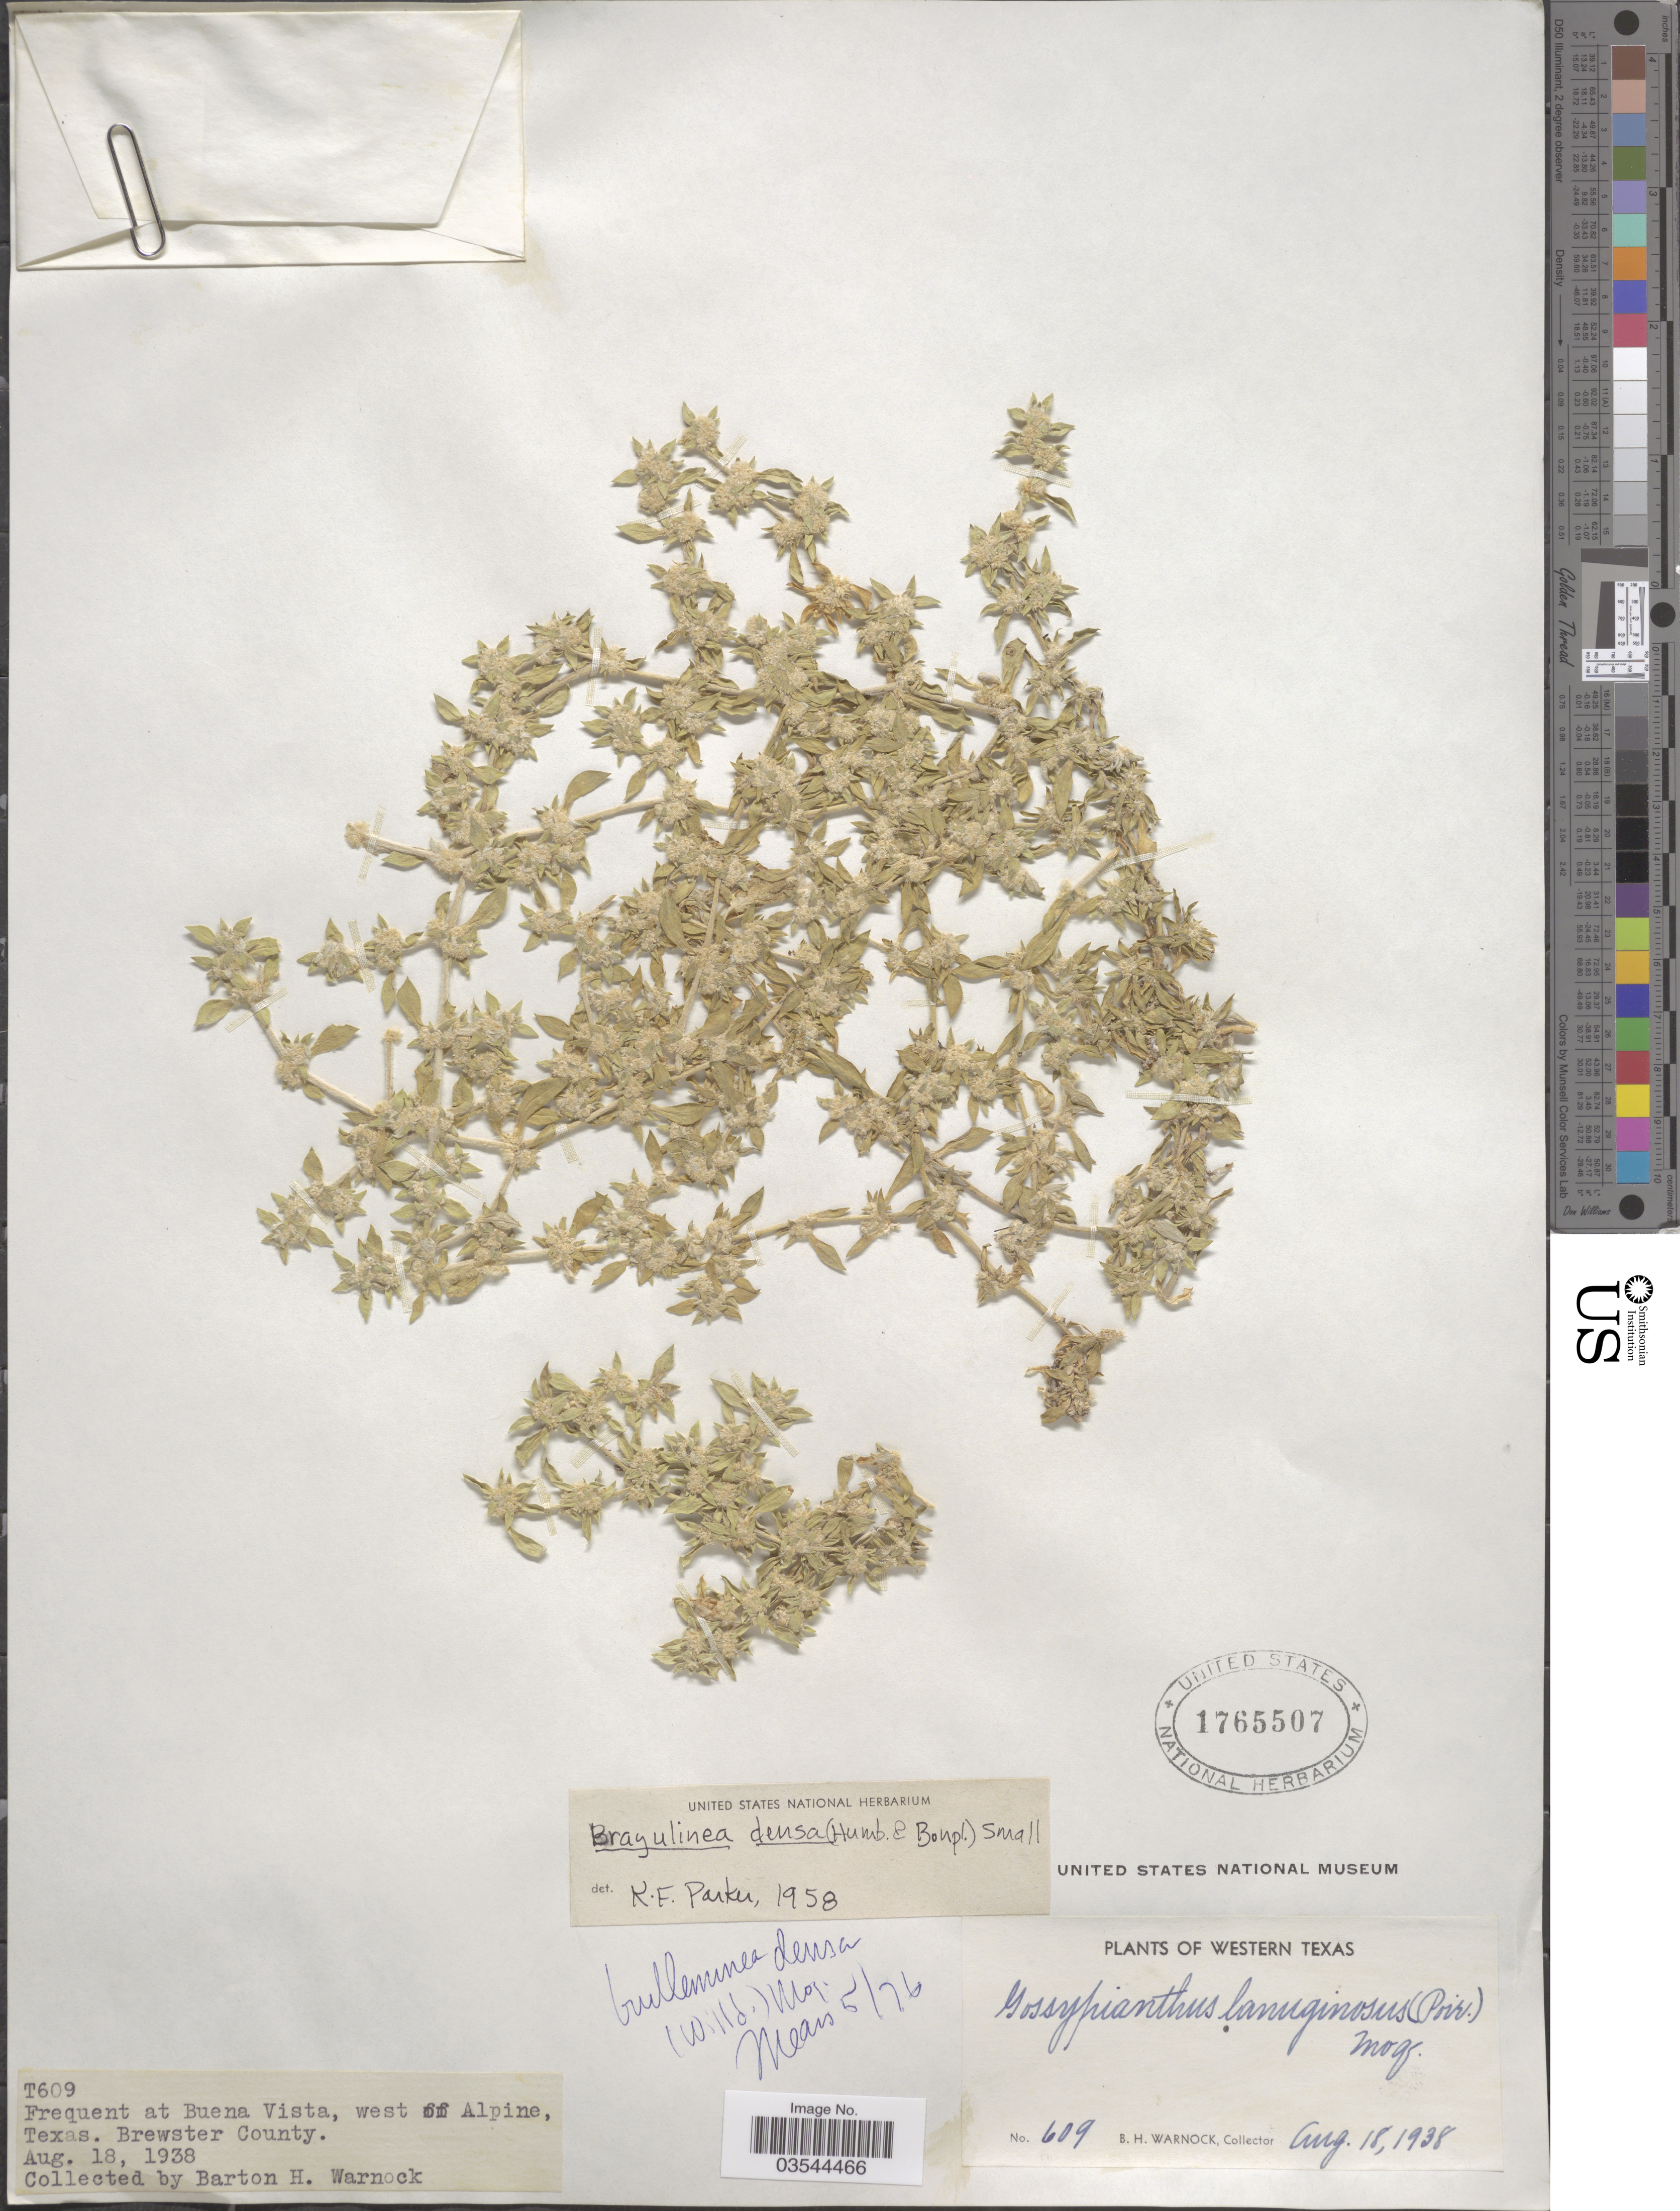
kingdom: Plantae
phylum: Tracheophyta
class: Magnoliopsida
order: Caryophyllales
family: Amaranthaceae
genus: Guilleminea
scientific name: Guilleminea densa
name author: (Humb. & Bonpl. ex Schult.) Moq.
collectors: B. H. Warnock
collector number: T609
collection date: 1938-08-18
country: United States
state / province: Texas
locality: Western Texas. Buena Vista, west of Alpine, Brewster County.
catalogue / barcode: US 1765507